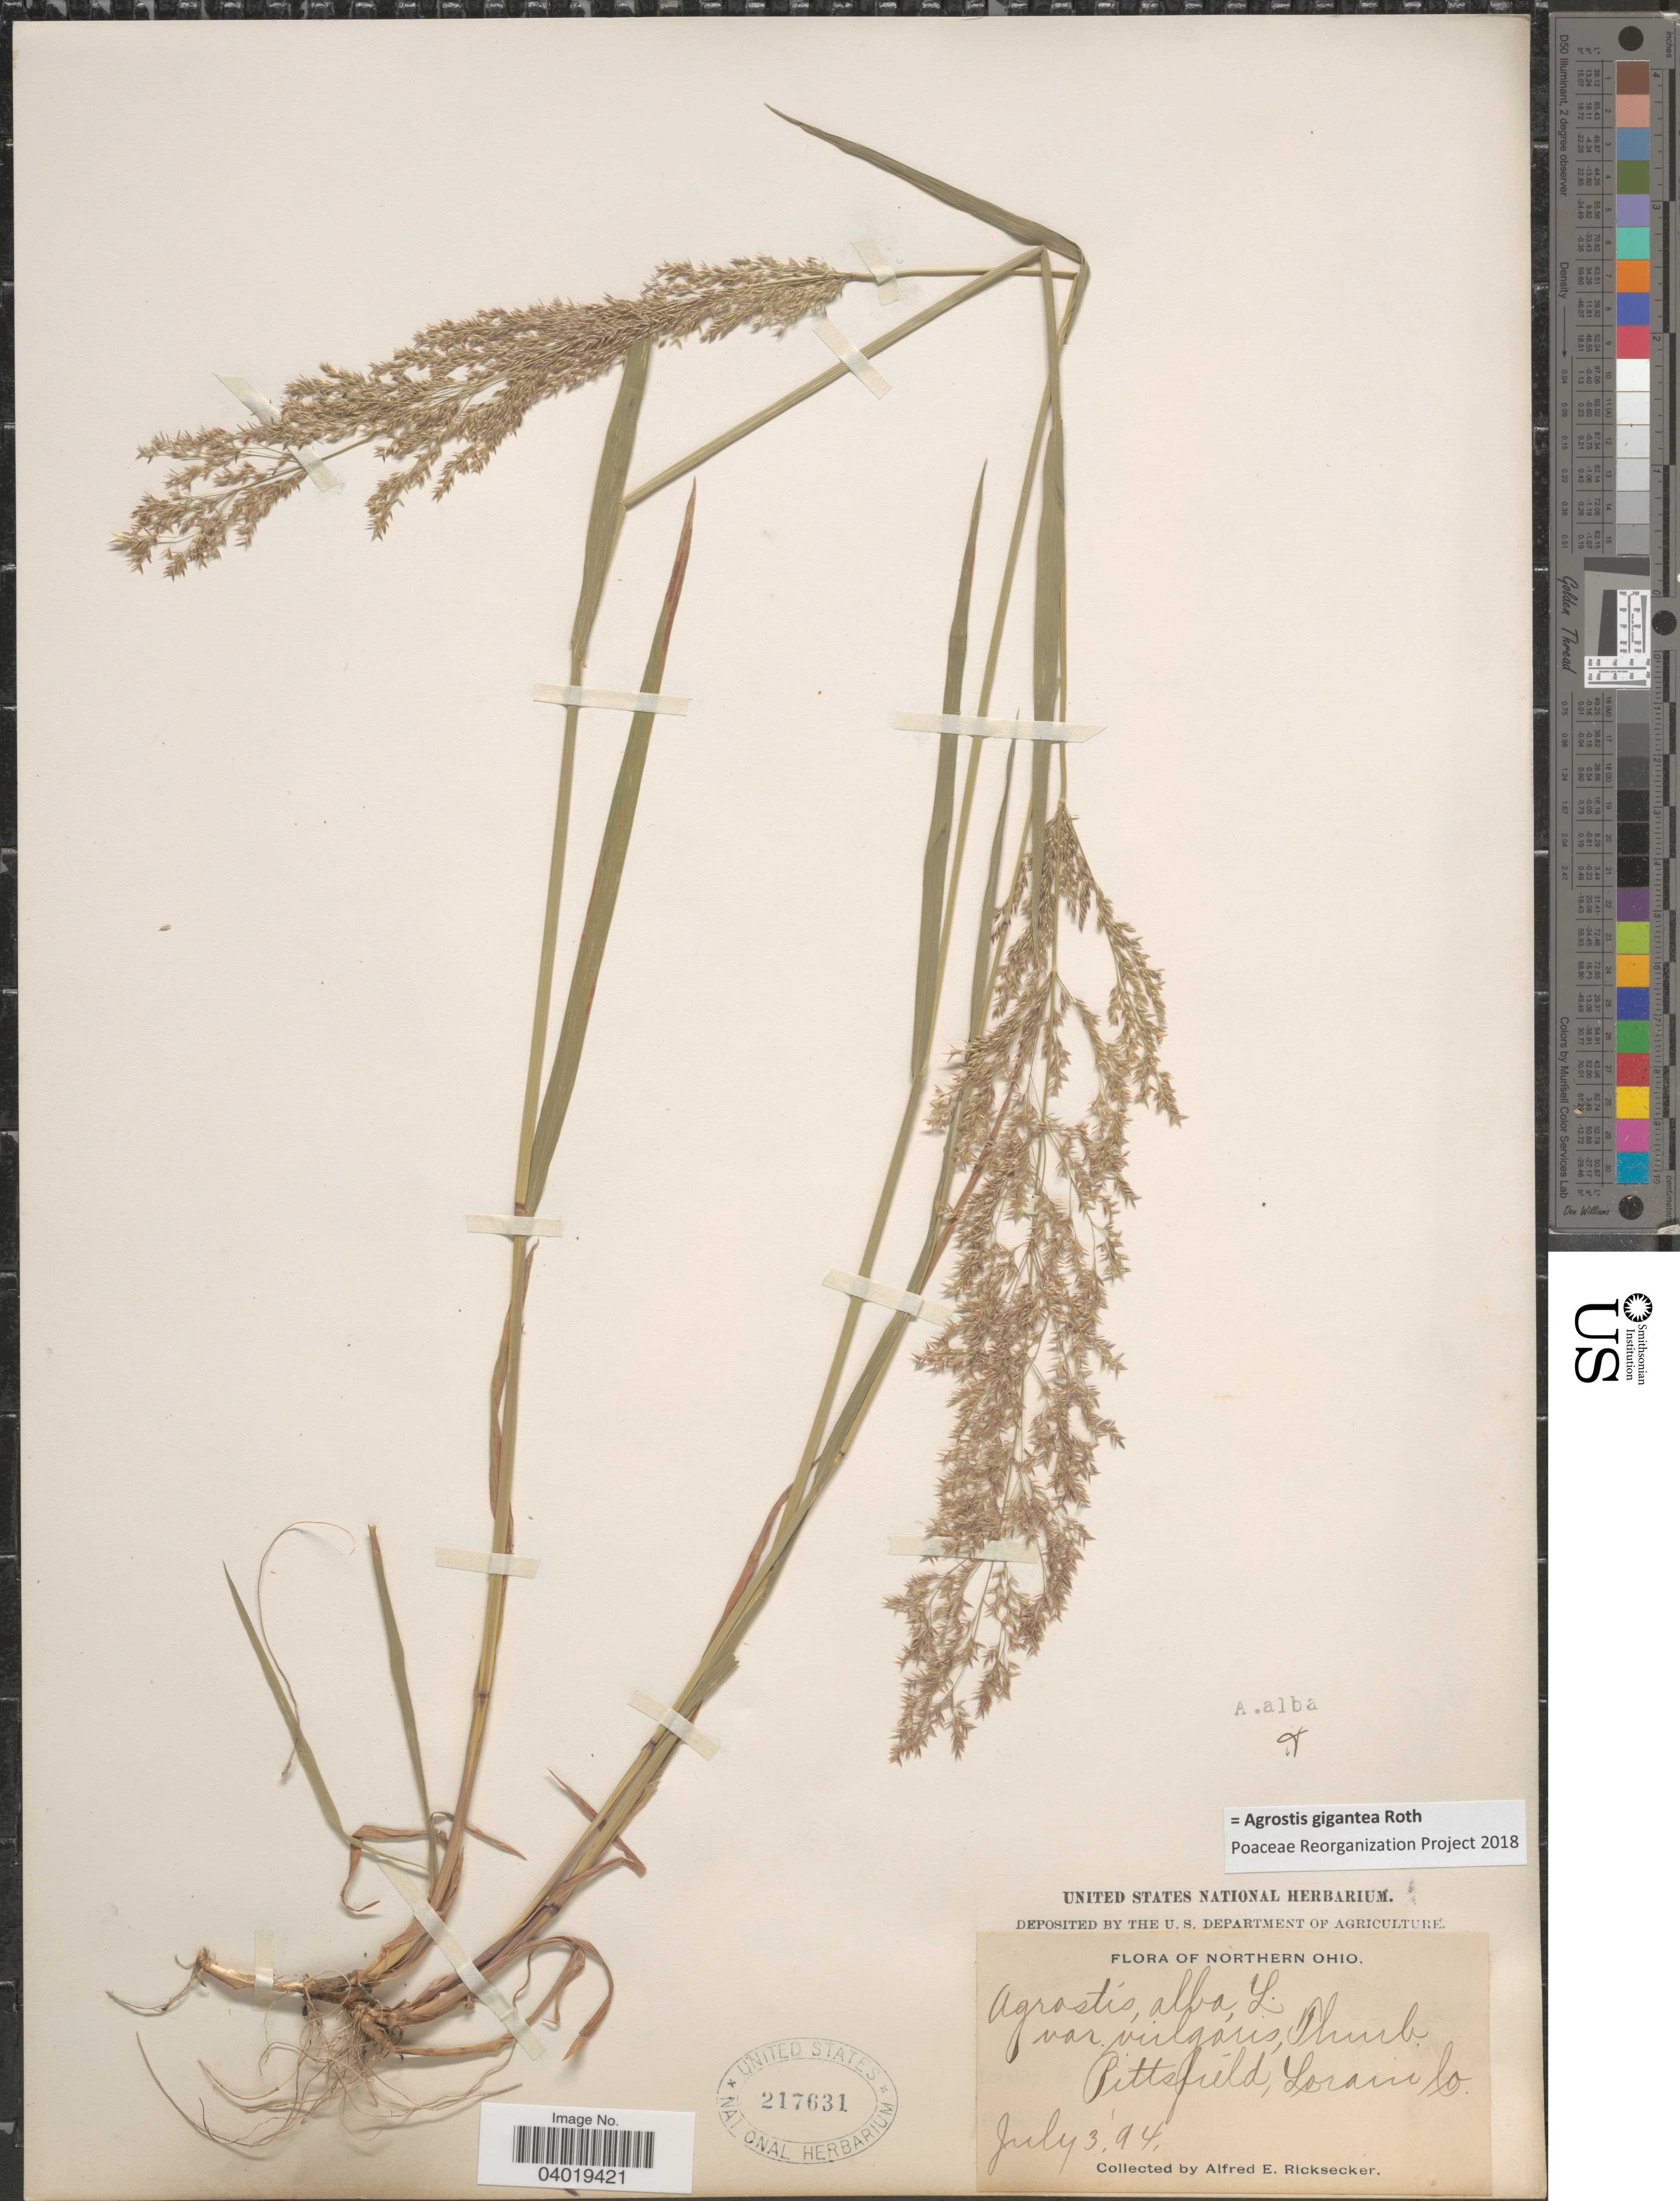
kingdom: Plantae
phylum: Tracheophyta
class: Liliopsida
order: Poales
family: Poaceae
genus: Agrostis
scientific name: Agrostis gigantea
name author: Roth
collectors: A. E. Ricksecker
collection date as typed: Transcribed d/m/y: 3/7/94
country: United States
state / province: Ohio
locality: Northern Ohio. Pittsfield, Lorain Co.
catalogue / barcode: US 217631